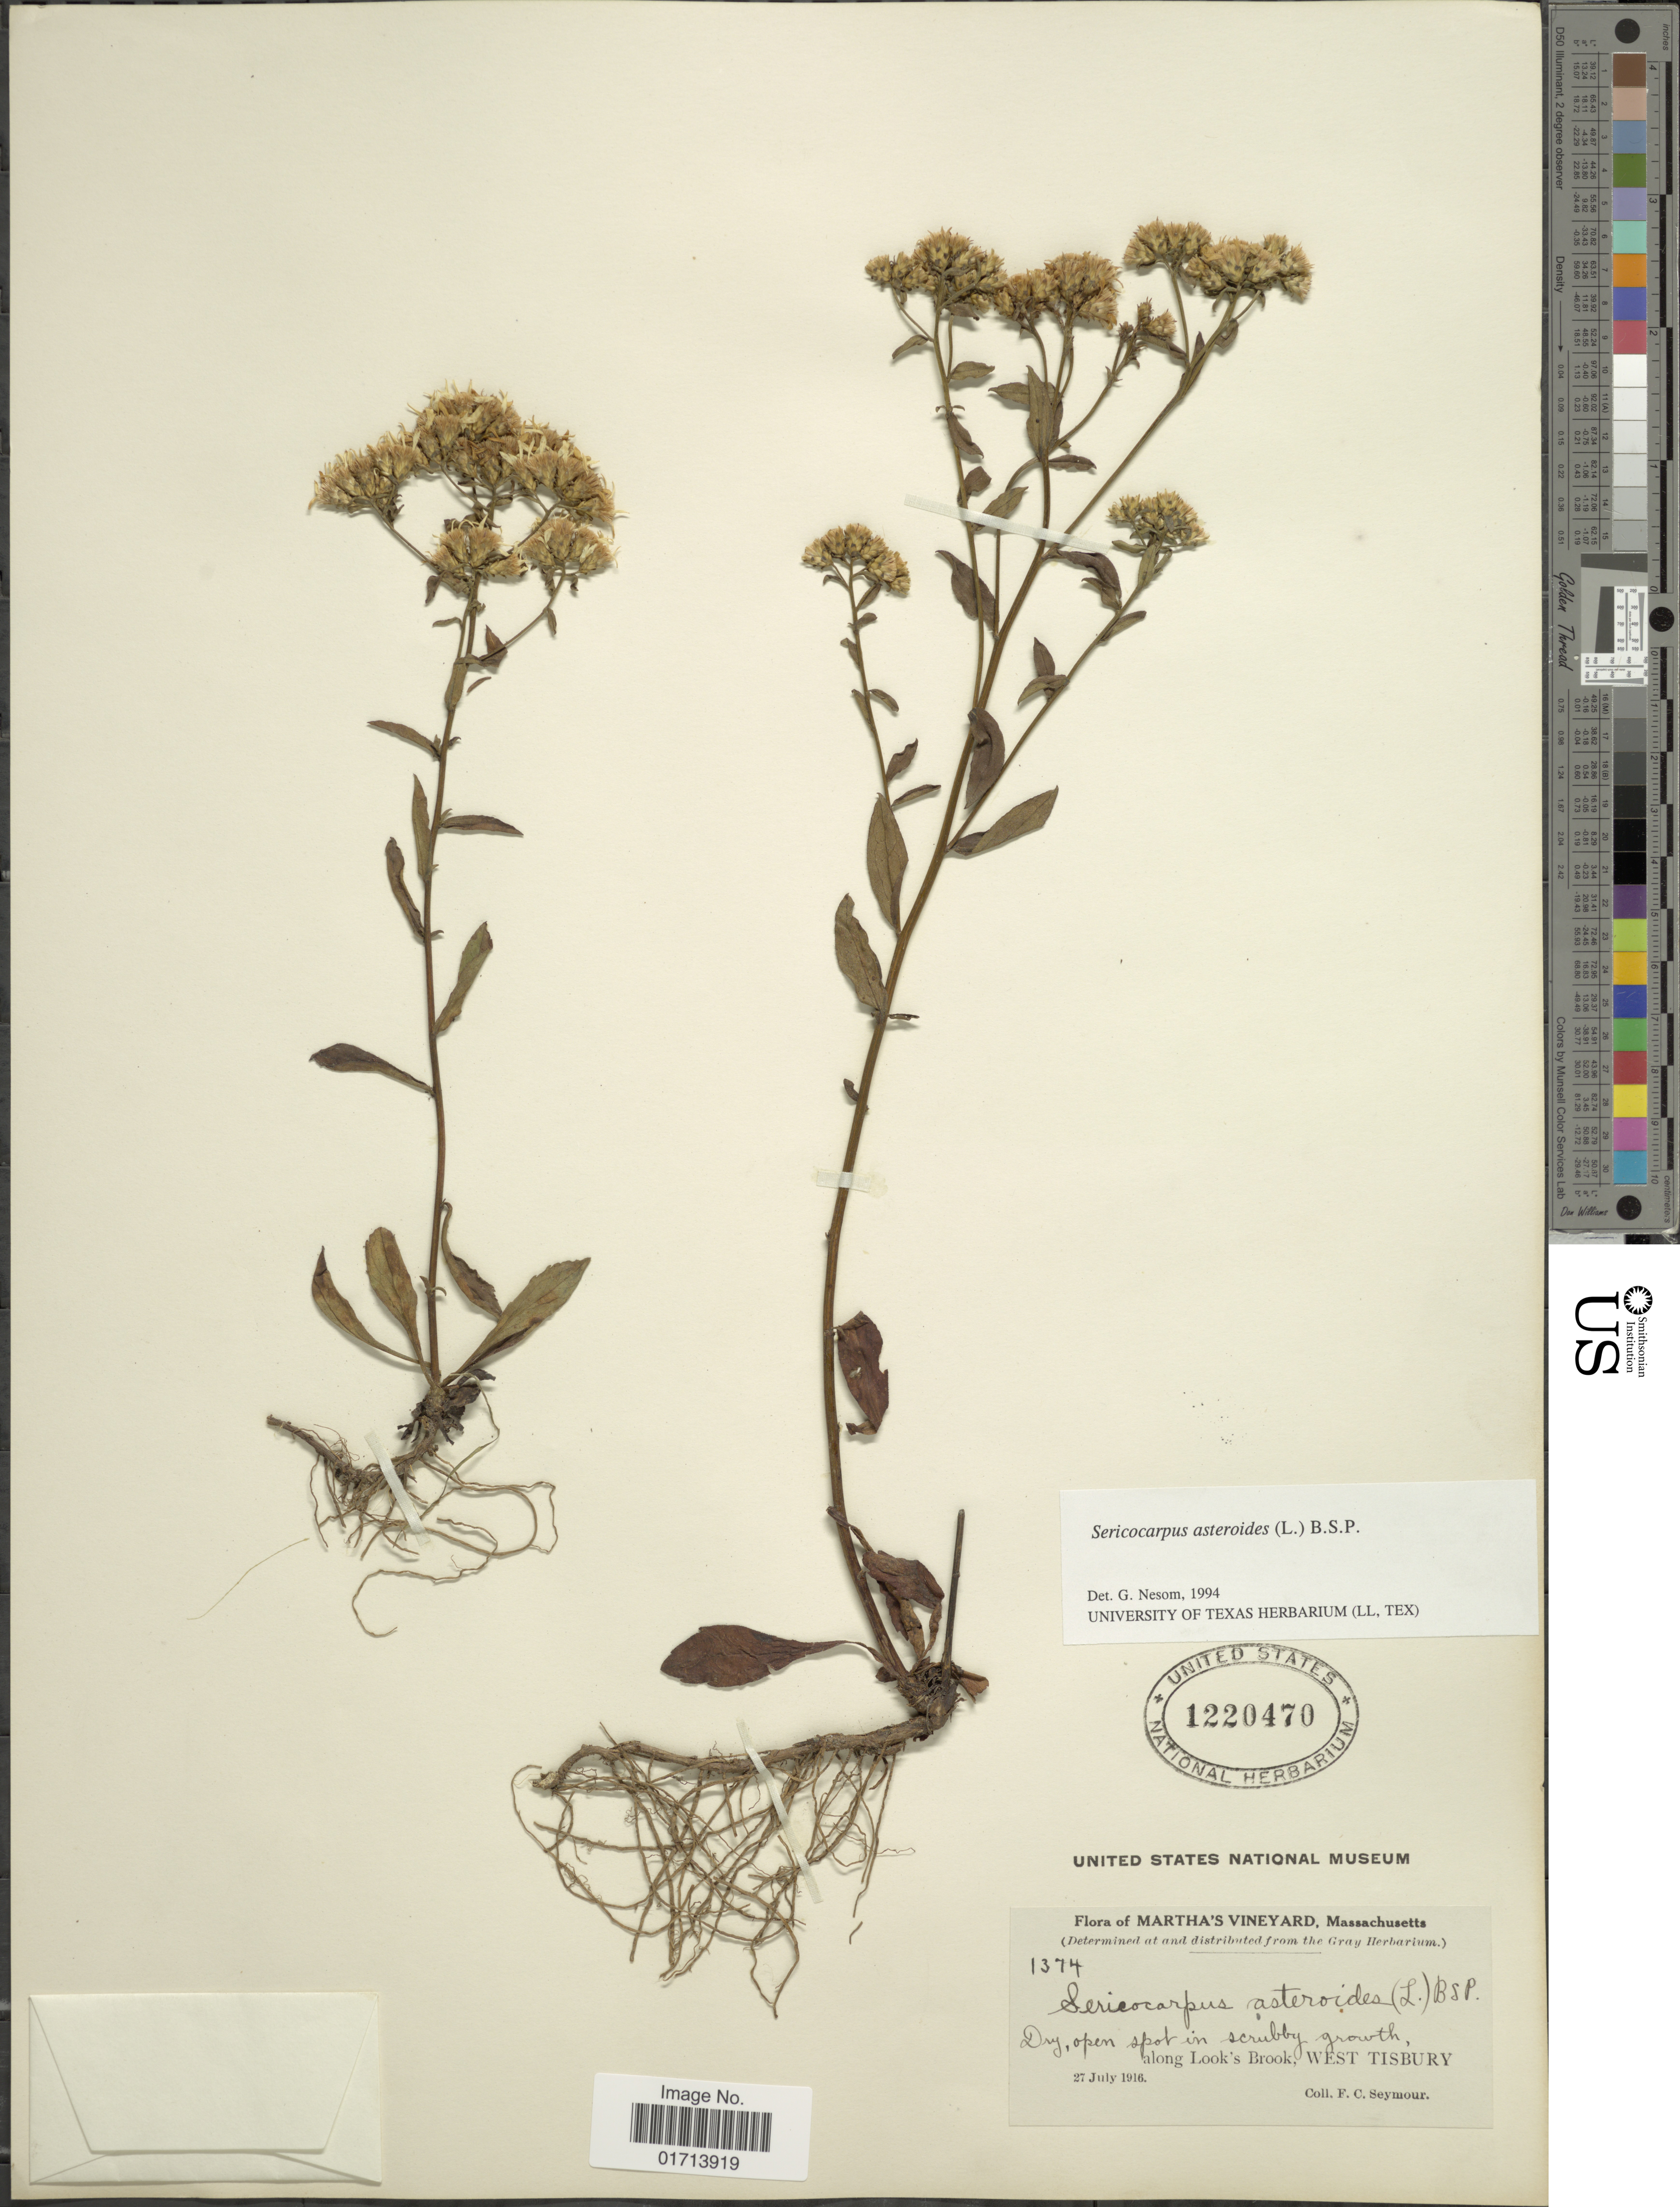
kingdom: Plantae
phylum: Tracheophyta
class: Magnoliopsida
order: Asterales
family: Asteraceae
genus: Sericocarpus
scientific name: Sericocarpus asteroides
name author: (L.) Britton, Stearns & Poggenb.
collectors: F. C. Seymour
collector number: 1374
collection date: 1916-07-27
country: United States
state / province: Massachusetts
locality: Martha's Vineyard, along Look's Brook, West Tisbury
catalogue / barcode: US 1220470